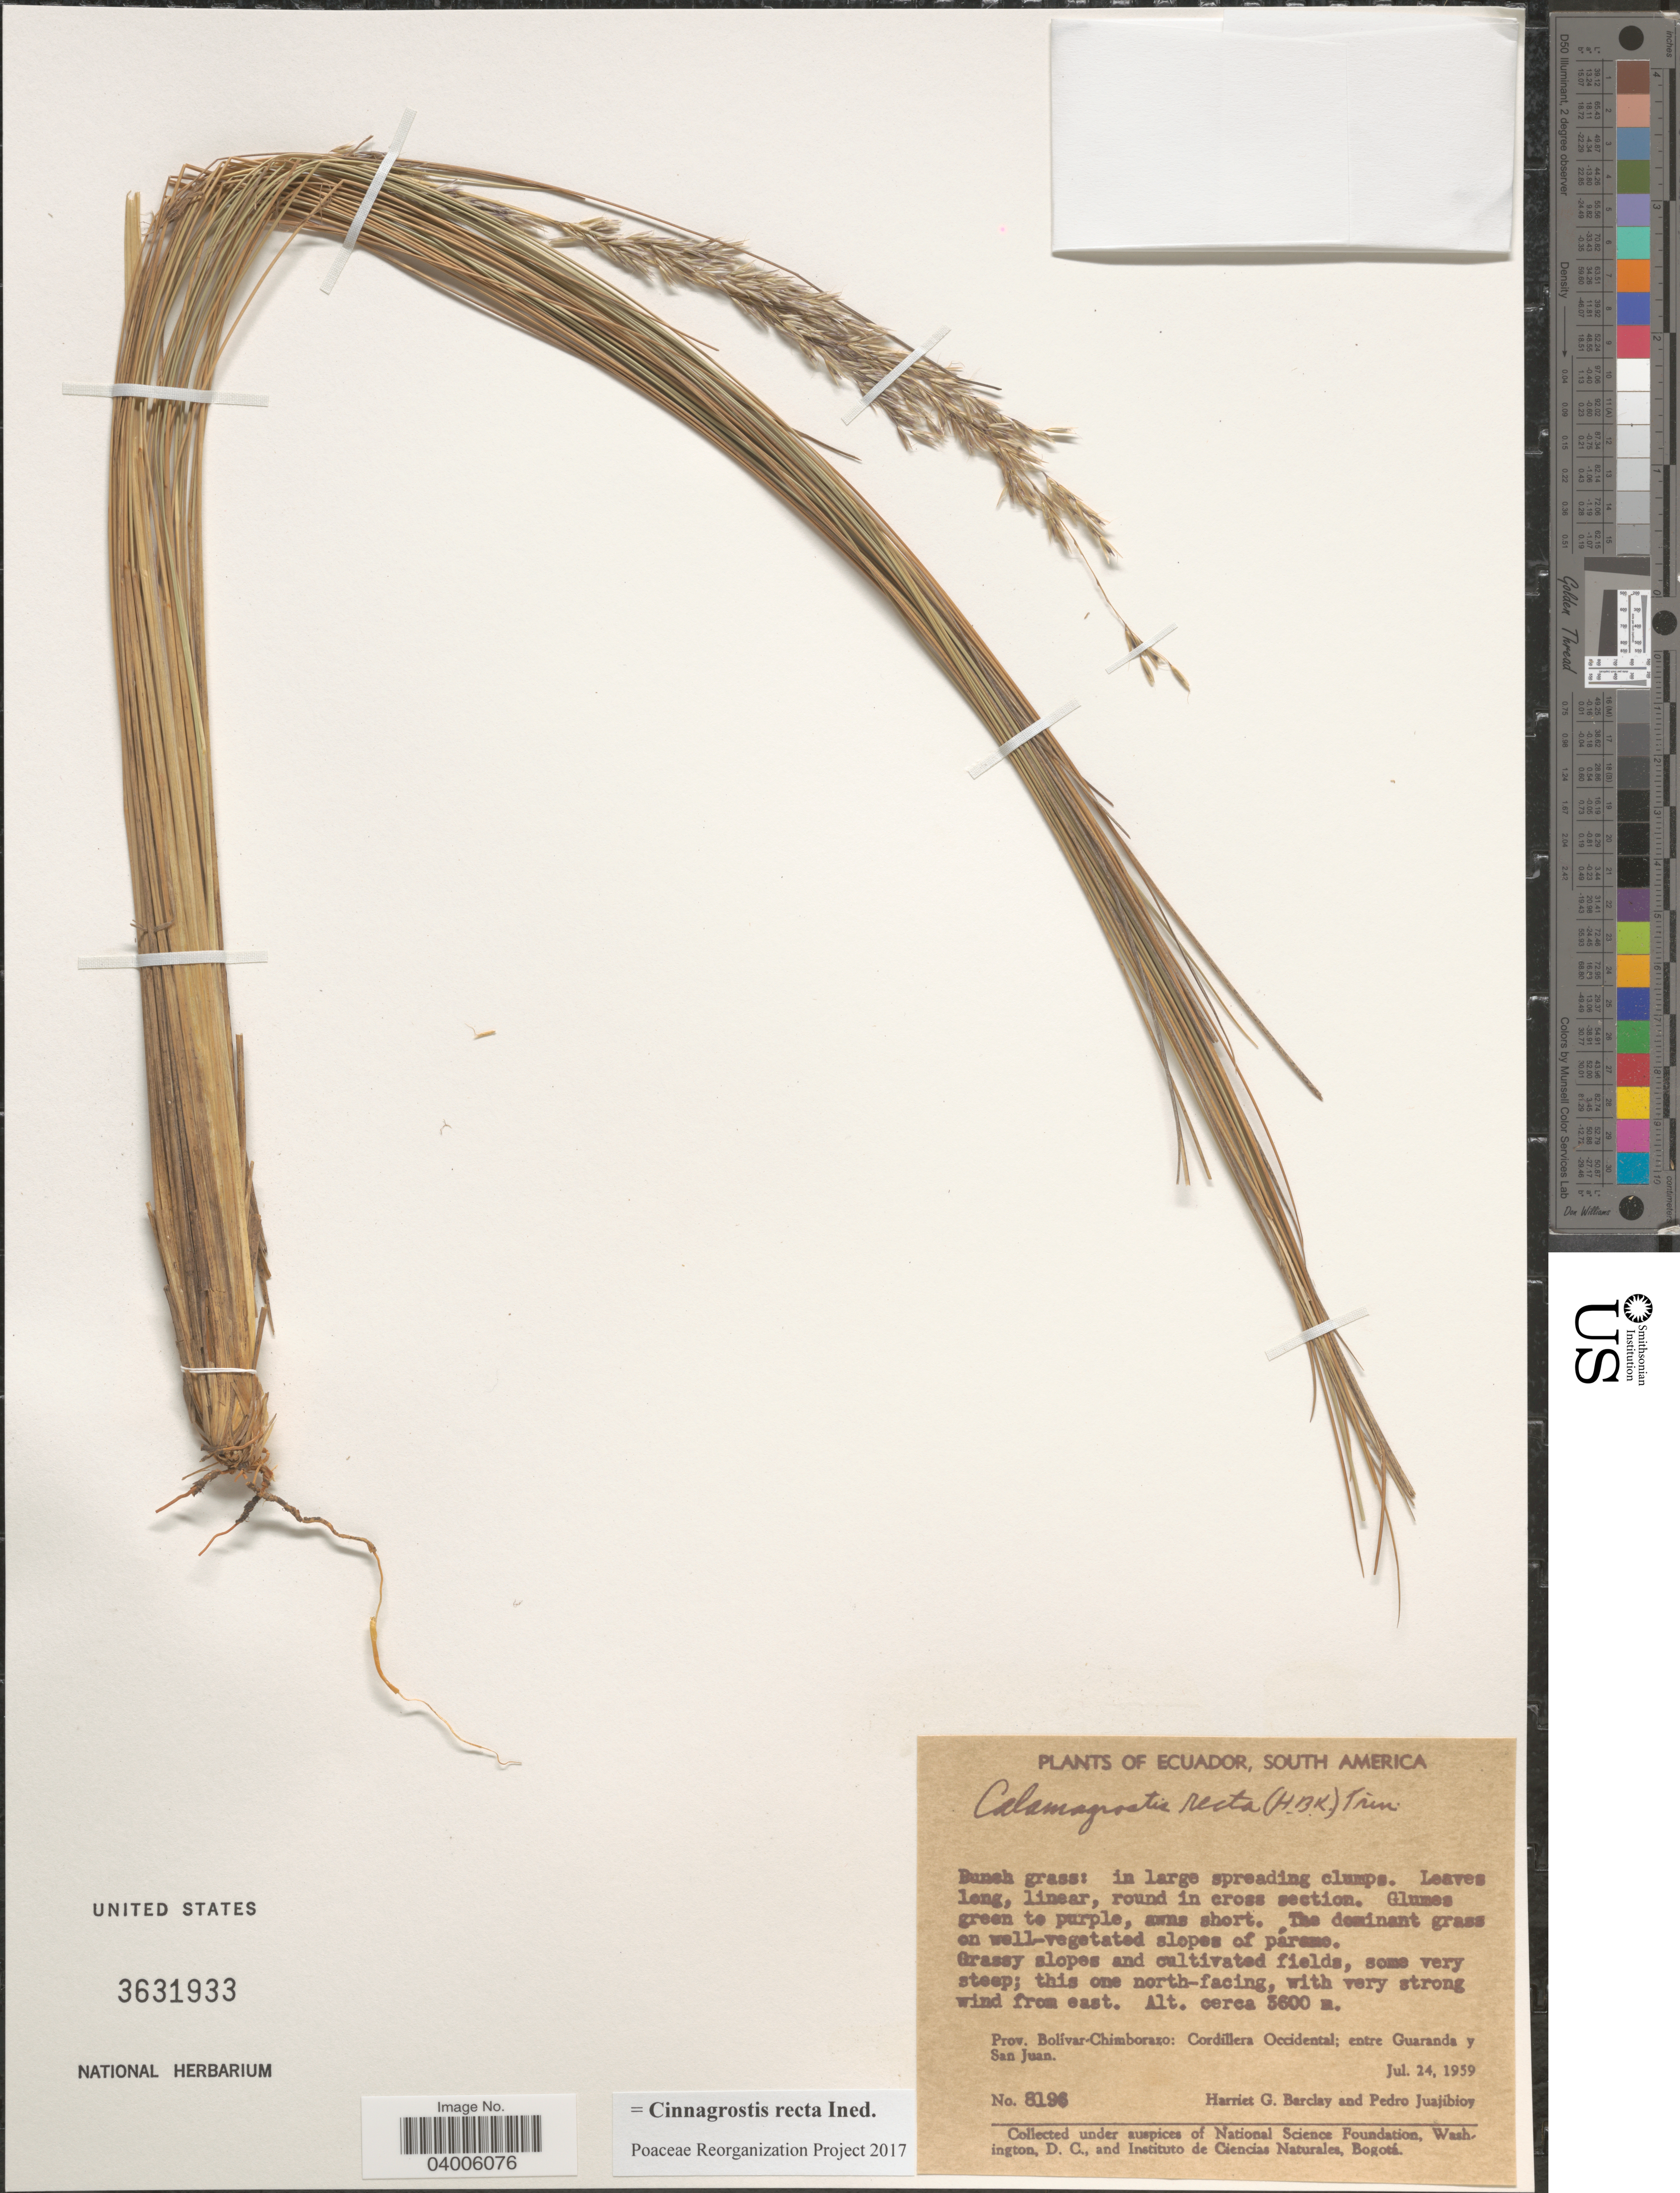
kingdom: Plantae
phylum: Tracheophyta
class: Liliopsida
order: Poales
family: Poaceae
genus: Cinnagrostis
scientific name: Cinnagrostis recta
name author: (Kunth) P.M. Peterson et al.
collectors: H. G. Barclay & P. Juajibioy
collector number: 8196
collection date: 1959-07-24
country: Ecuador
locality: Prov. Bolívar-Chimborazo: Cordillera Occidental; entre Guaranda y San Juan.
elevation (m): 3600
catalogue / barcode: US 3631933